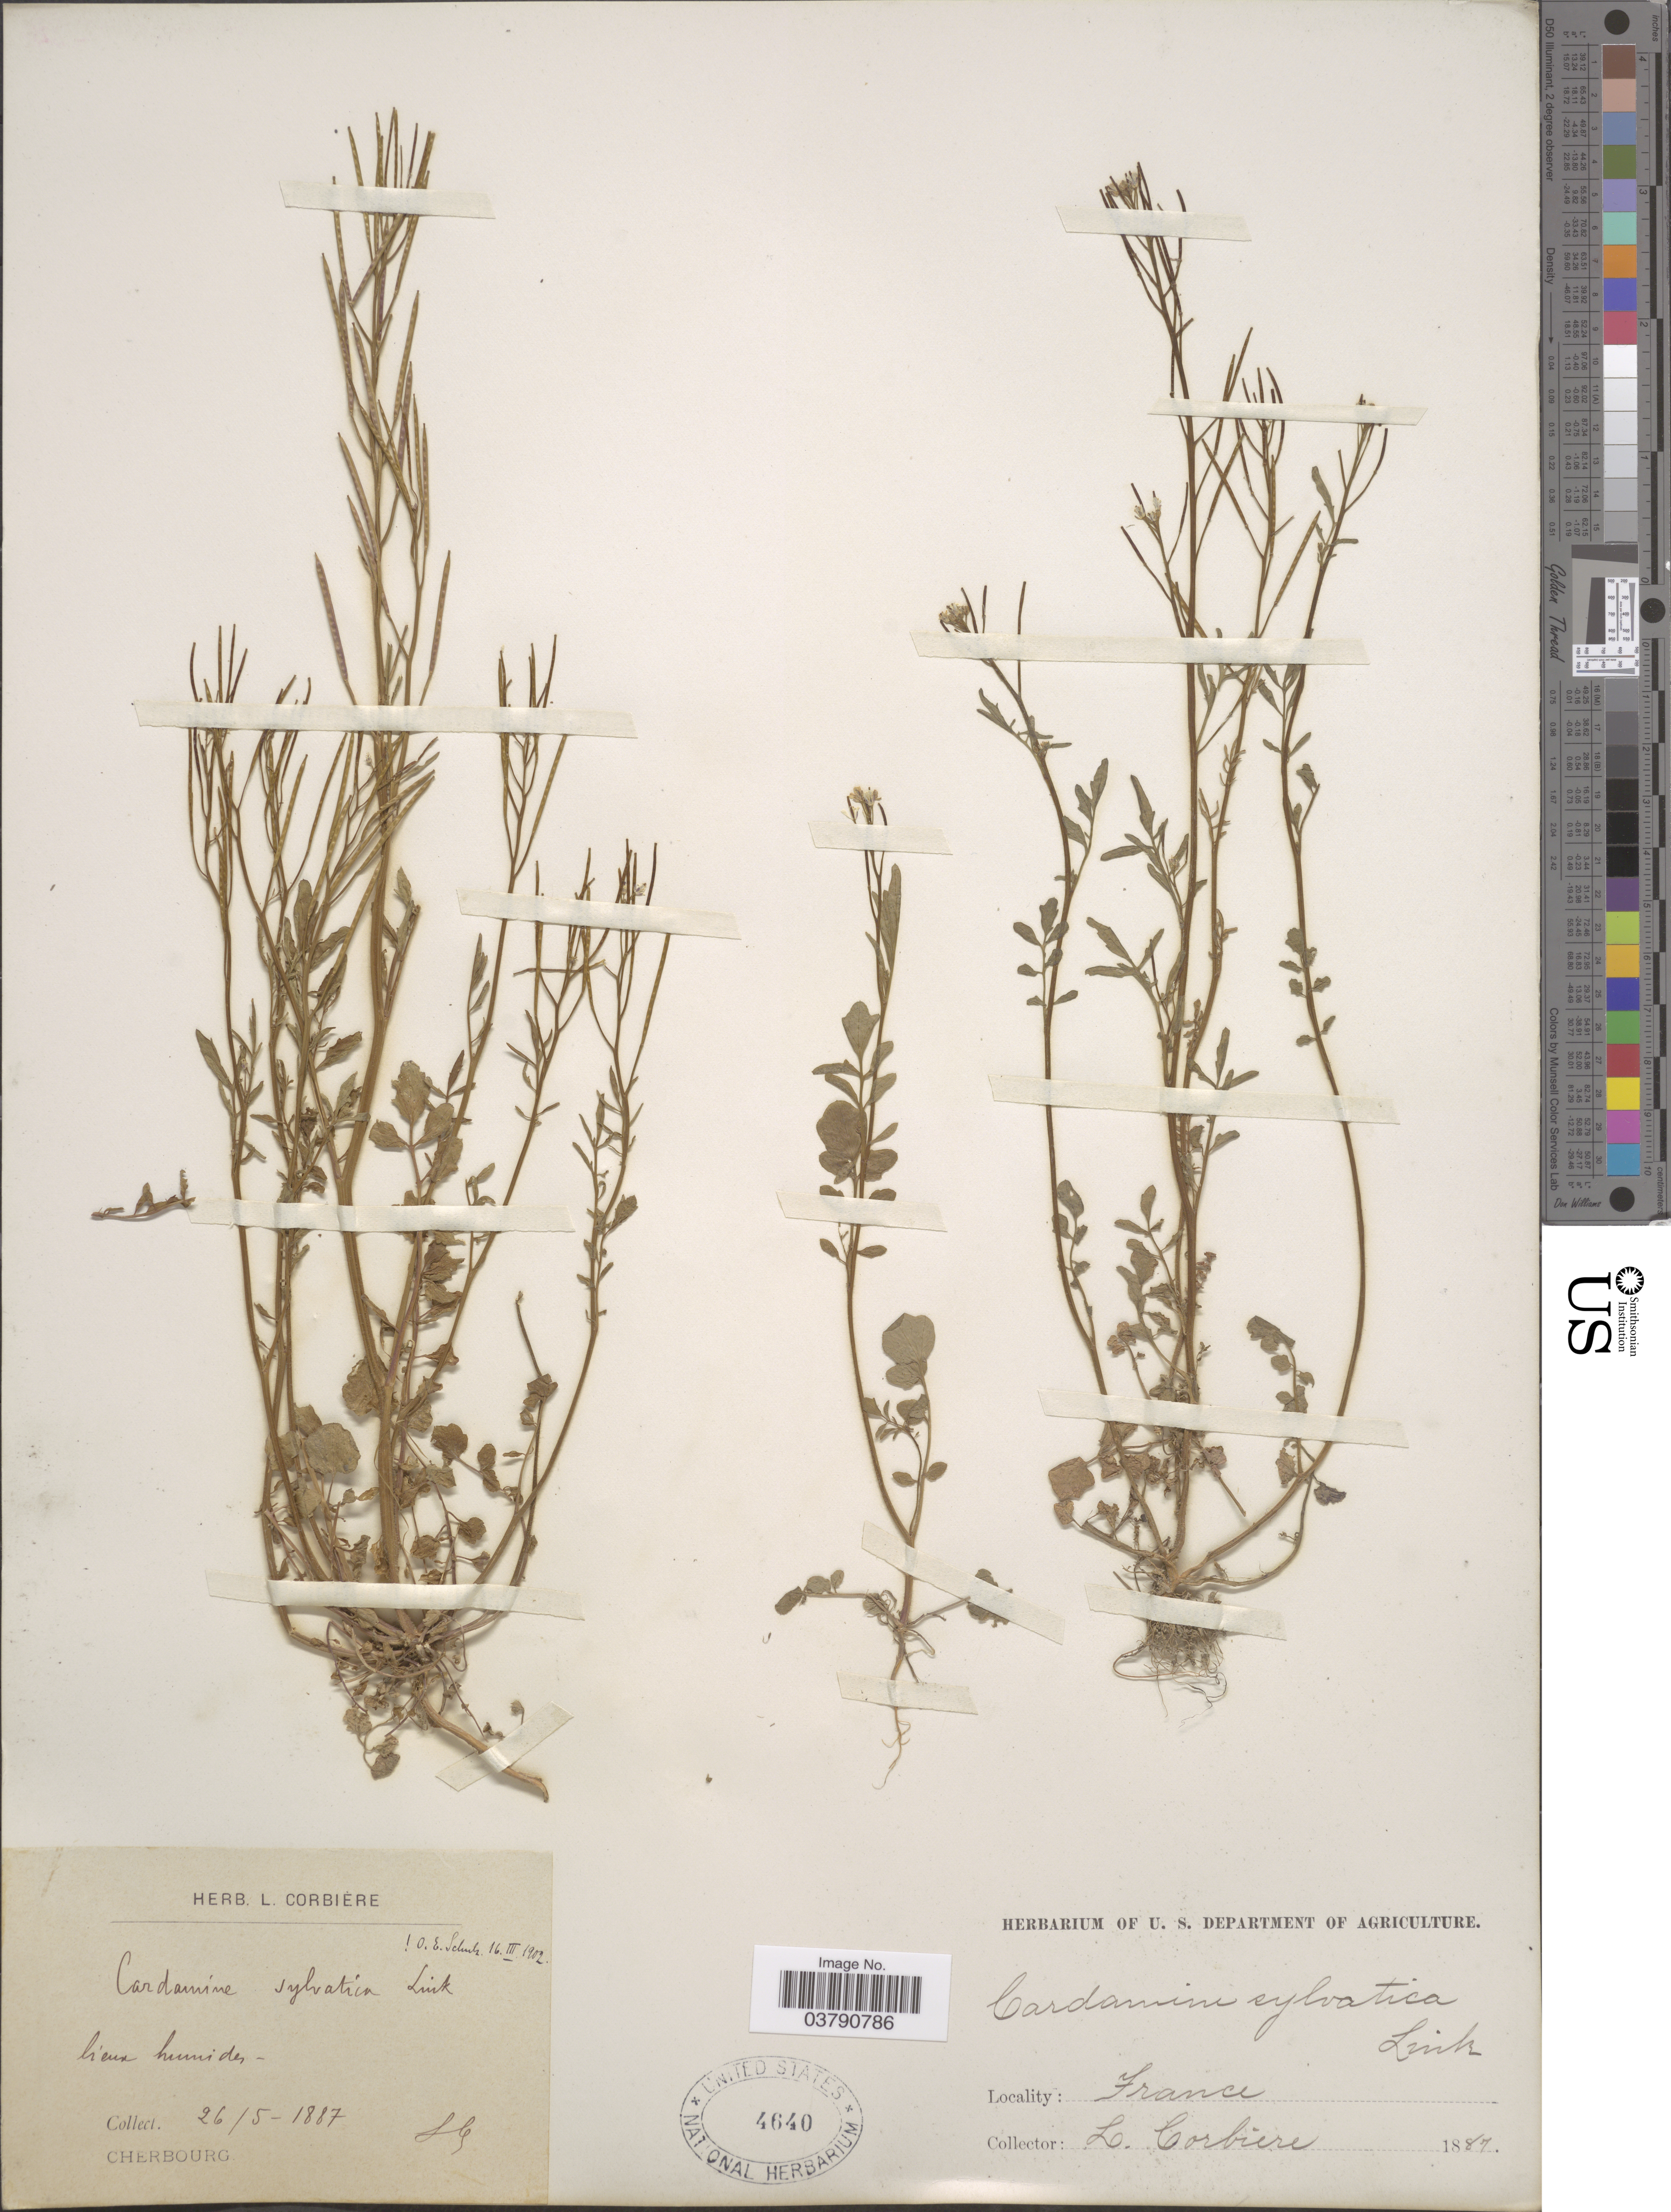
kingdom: Plantae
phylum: Tracheophyta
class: Magnoliopsida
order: Brassicales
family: Brassicaceae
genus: Cardamine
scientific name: Cardamine sylvatica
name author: Link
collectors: L. Corbière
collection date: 1887-05-26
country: France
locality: Lieux Humides. Cherbourg.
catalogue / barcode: US 4640